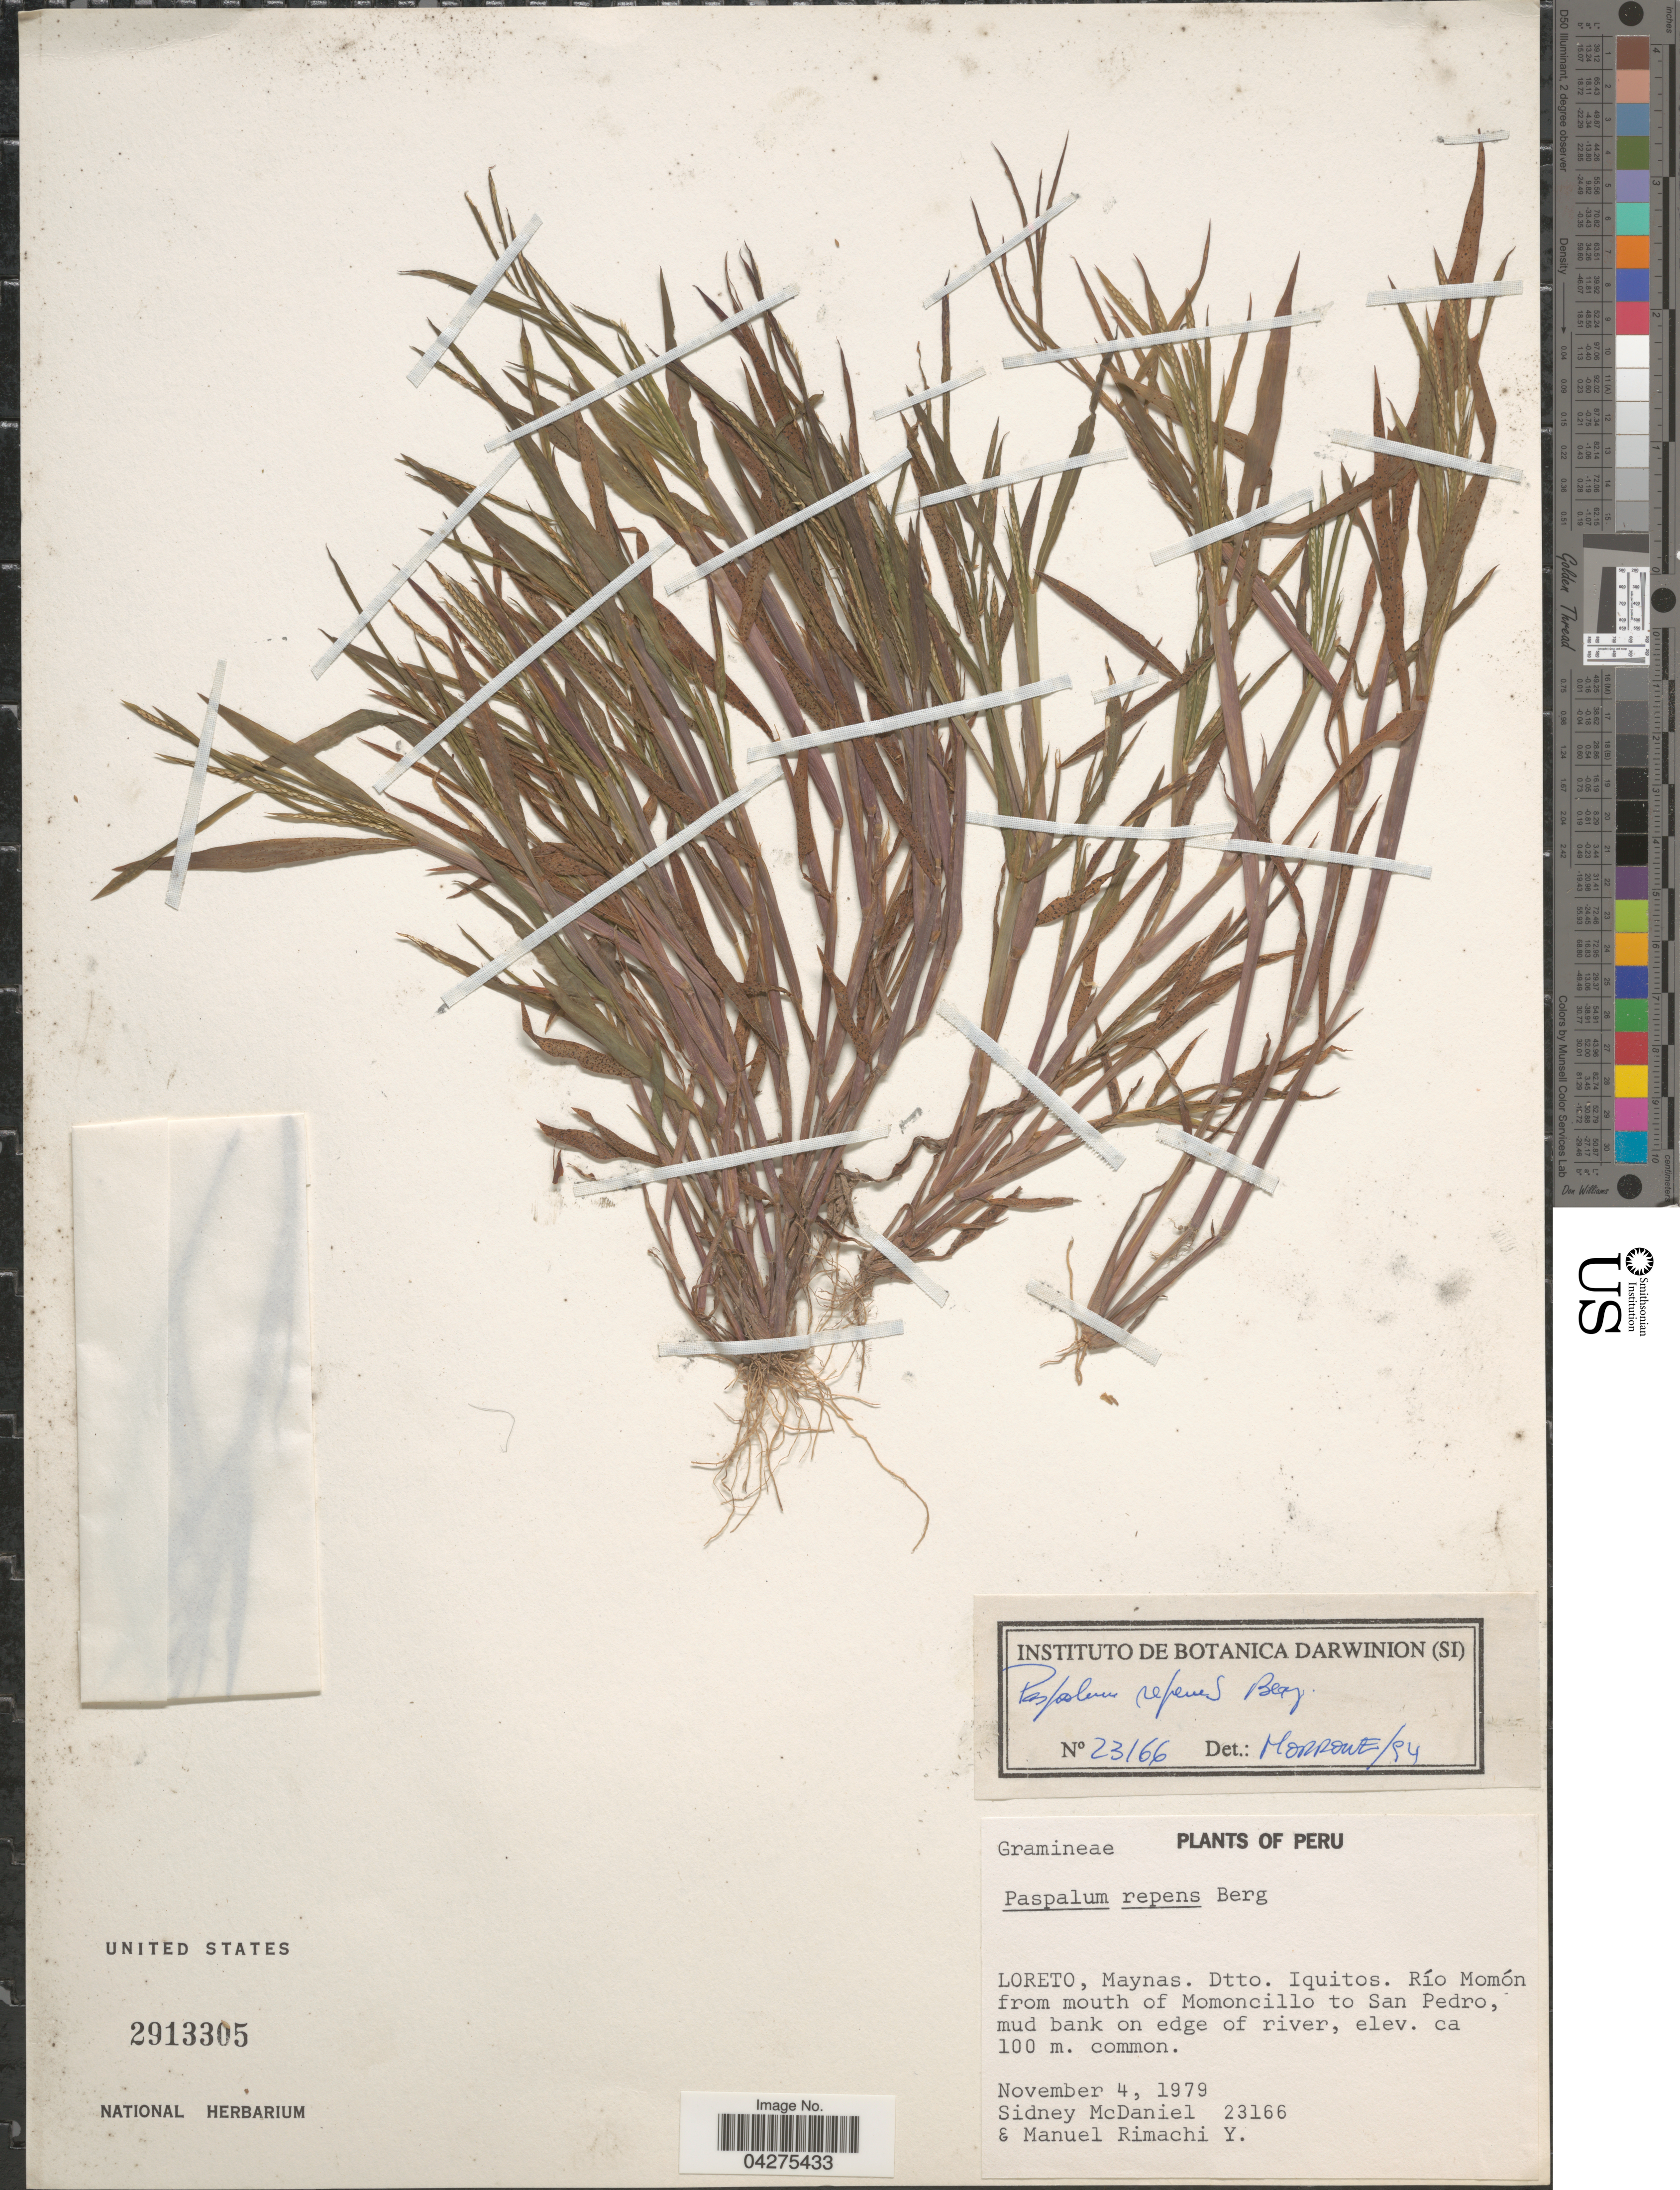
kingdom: Plantae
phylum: Tracheophyta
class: Liliopsida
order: Poales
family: Poaceae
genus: Paspalum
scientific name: Paspalum repens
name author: P.J. Bergius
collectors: S. McDaniel & M. Rimachi Y.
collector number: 23166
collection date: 1979-11-04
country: Peru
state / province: Loreto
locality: Maynas. Dtto. Iquitos. Río Momón from mouth of Momoncillo to San Pedro, mud bank on edge of river.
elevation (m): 100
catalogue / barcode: US 2913305